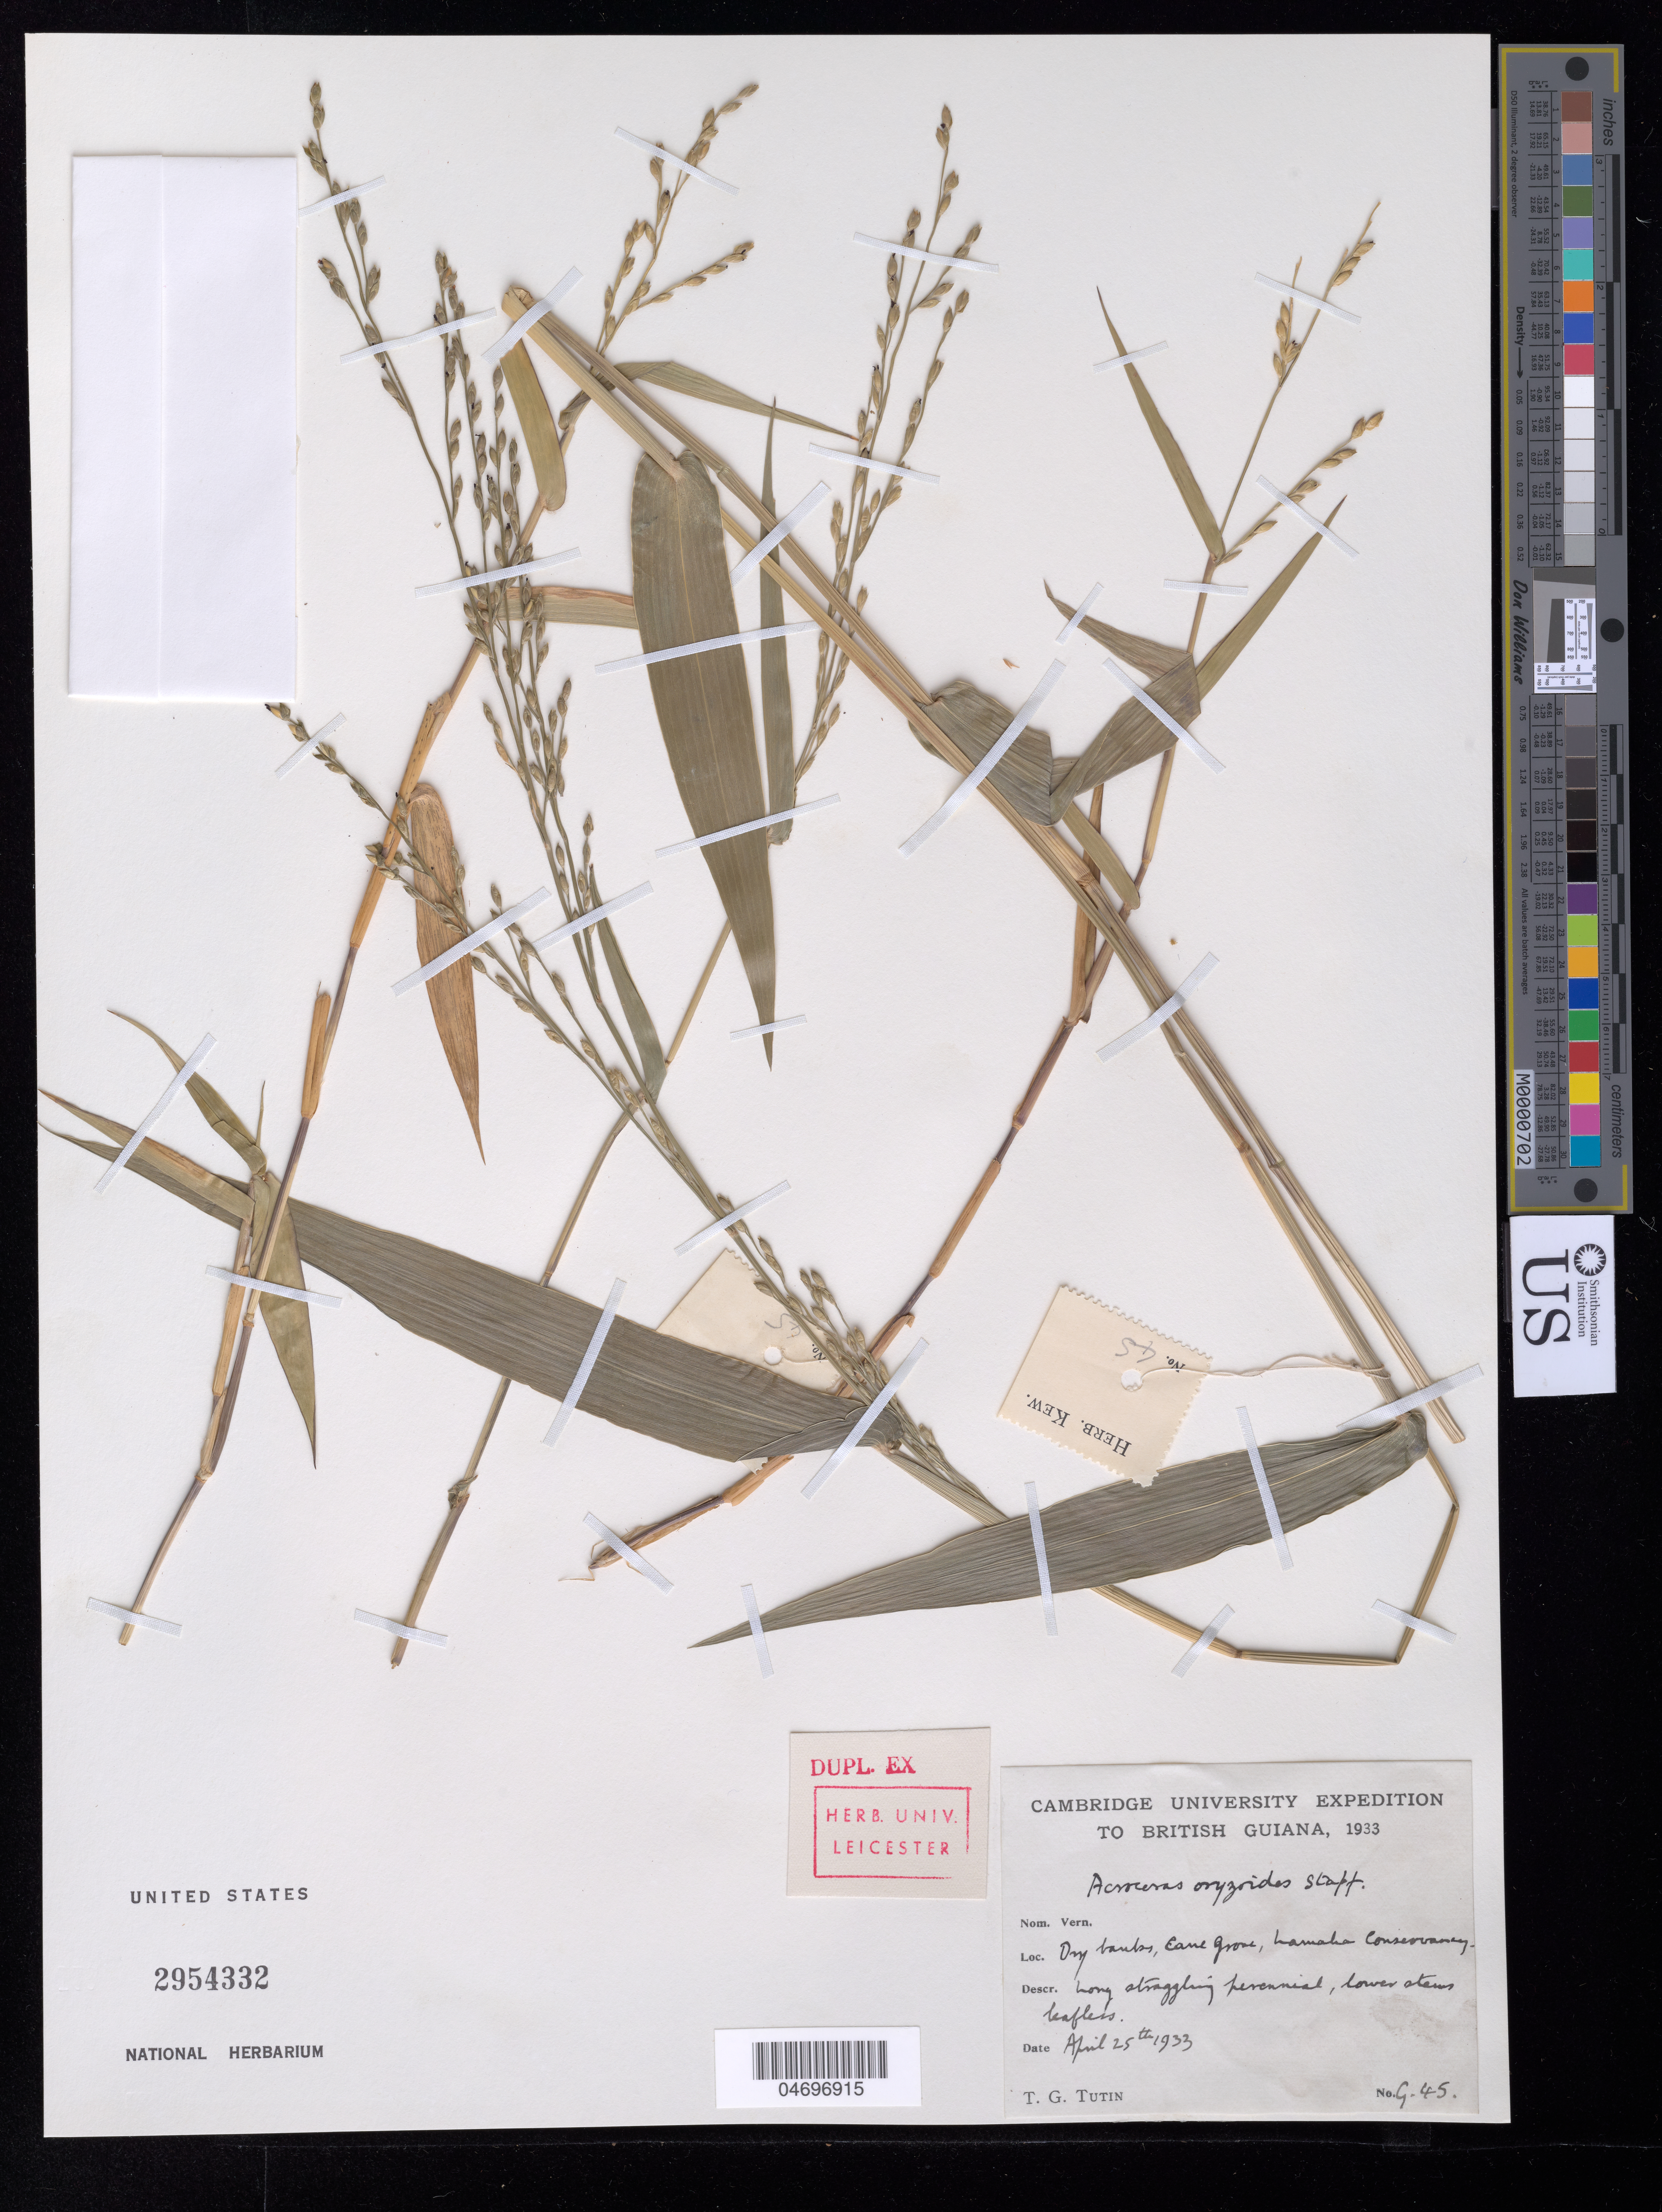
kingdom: Plantae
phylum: Tracheophyta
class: Liliopsida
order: Poales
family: Poaceae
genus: Acroceras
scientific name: Acroceras zizanioides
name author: (Kunth) Dandy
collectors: T. G. Tutin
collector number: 45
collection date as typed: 25-Apr-33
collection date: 1933-04-25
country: Guyana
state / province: Demerara-Mahaica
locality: Lamaha Conservancy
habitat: Dry banks, Cane Grove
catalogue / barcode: US 2954332